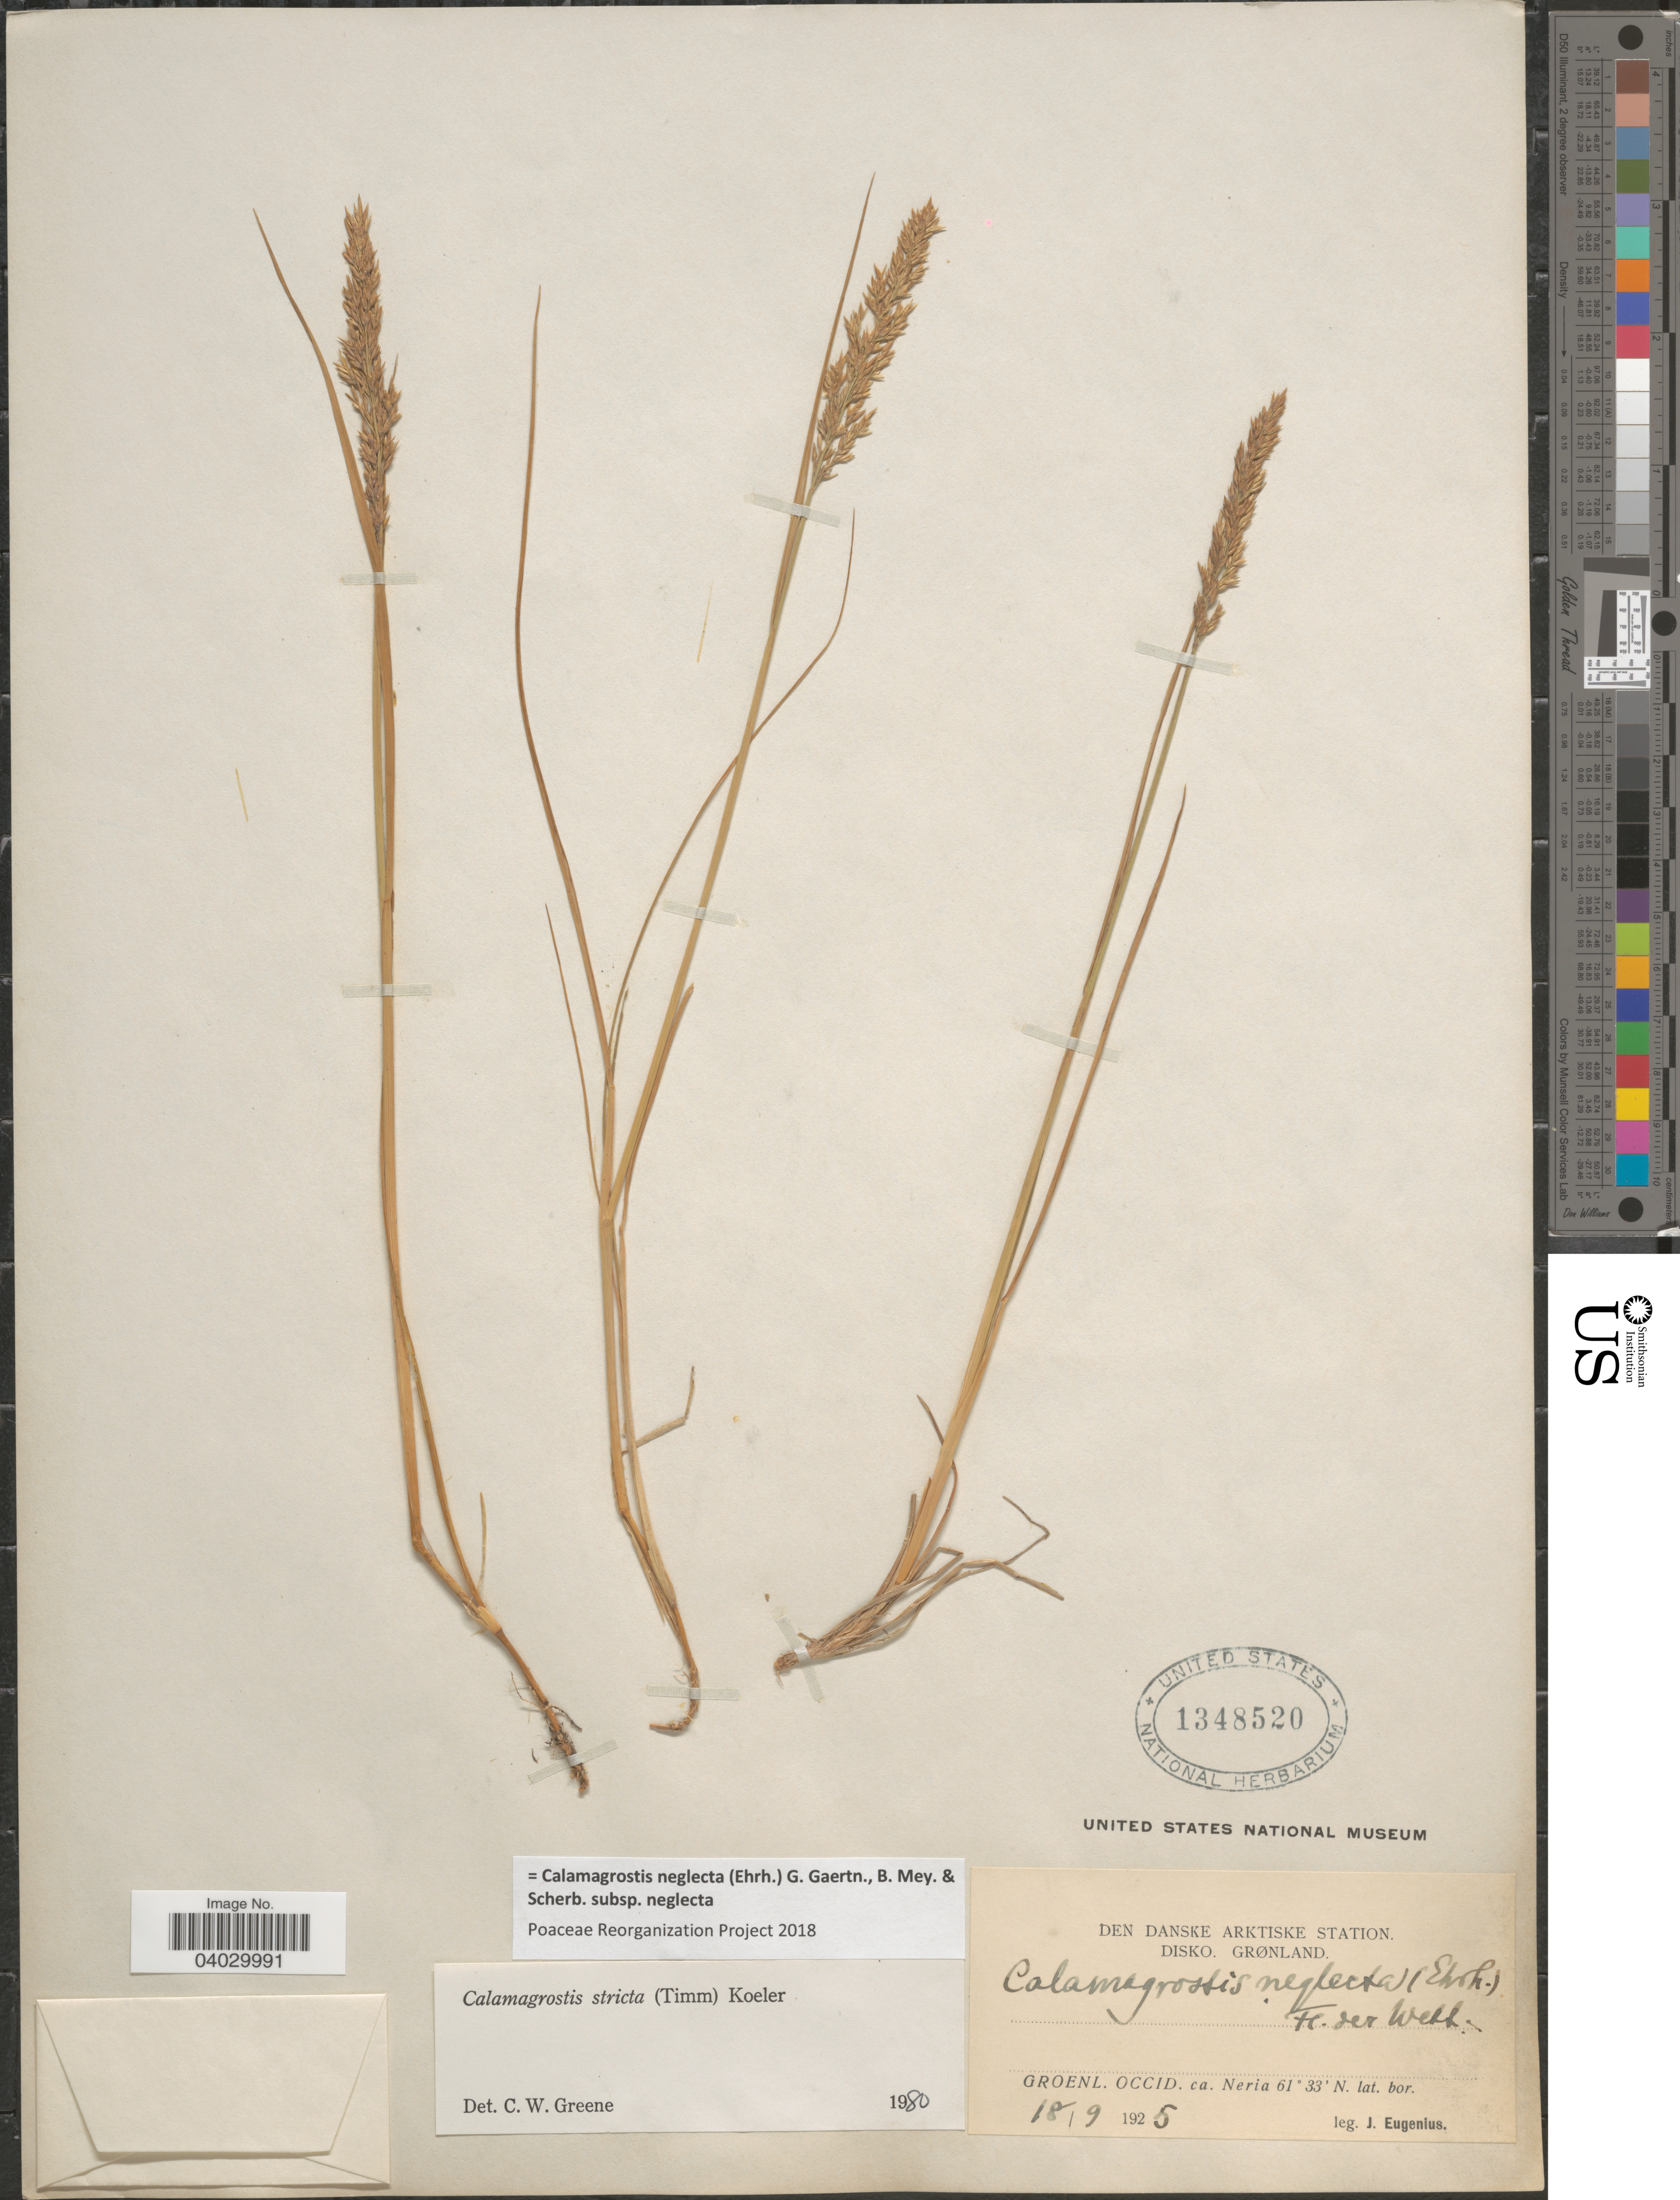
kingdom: Plantae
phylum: Tracheophyta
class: Liliopsida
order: Poales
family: Poaceae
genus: Calamagrostis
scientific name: Calamagrostis neglecta subsp. neglecta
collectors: J. Eugenius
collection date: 1925-09-18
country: Greenland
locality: Den Danske Arktiske Station. Disko. Grønland. Groenl. Occid. ca. Neria.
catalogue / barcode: US 1348520